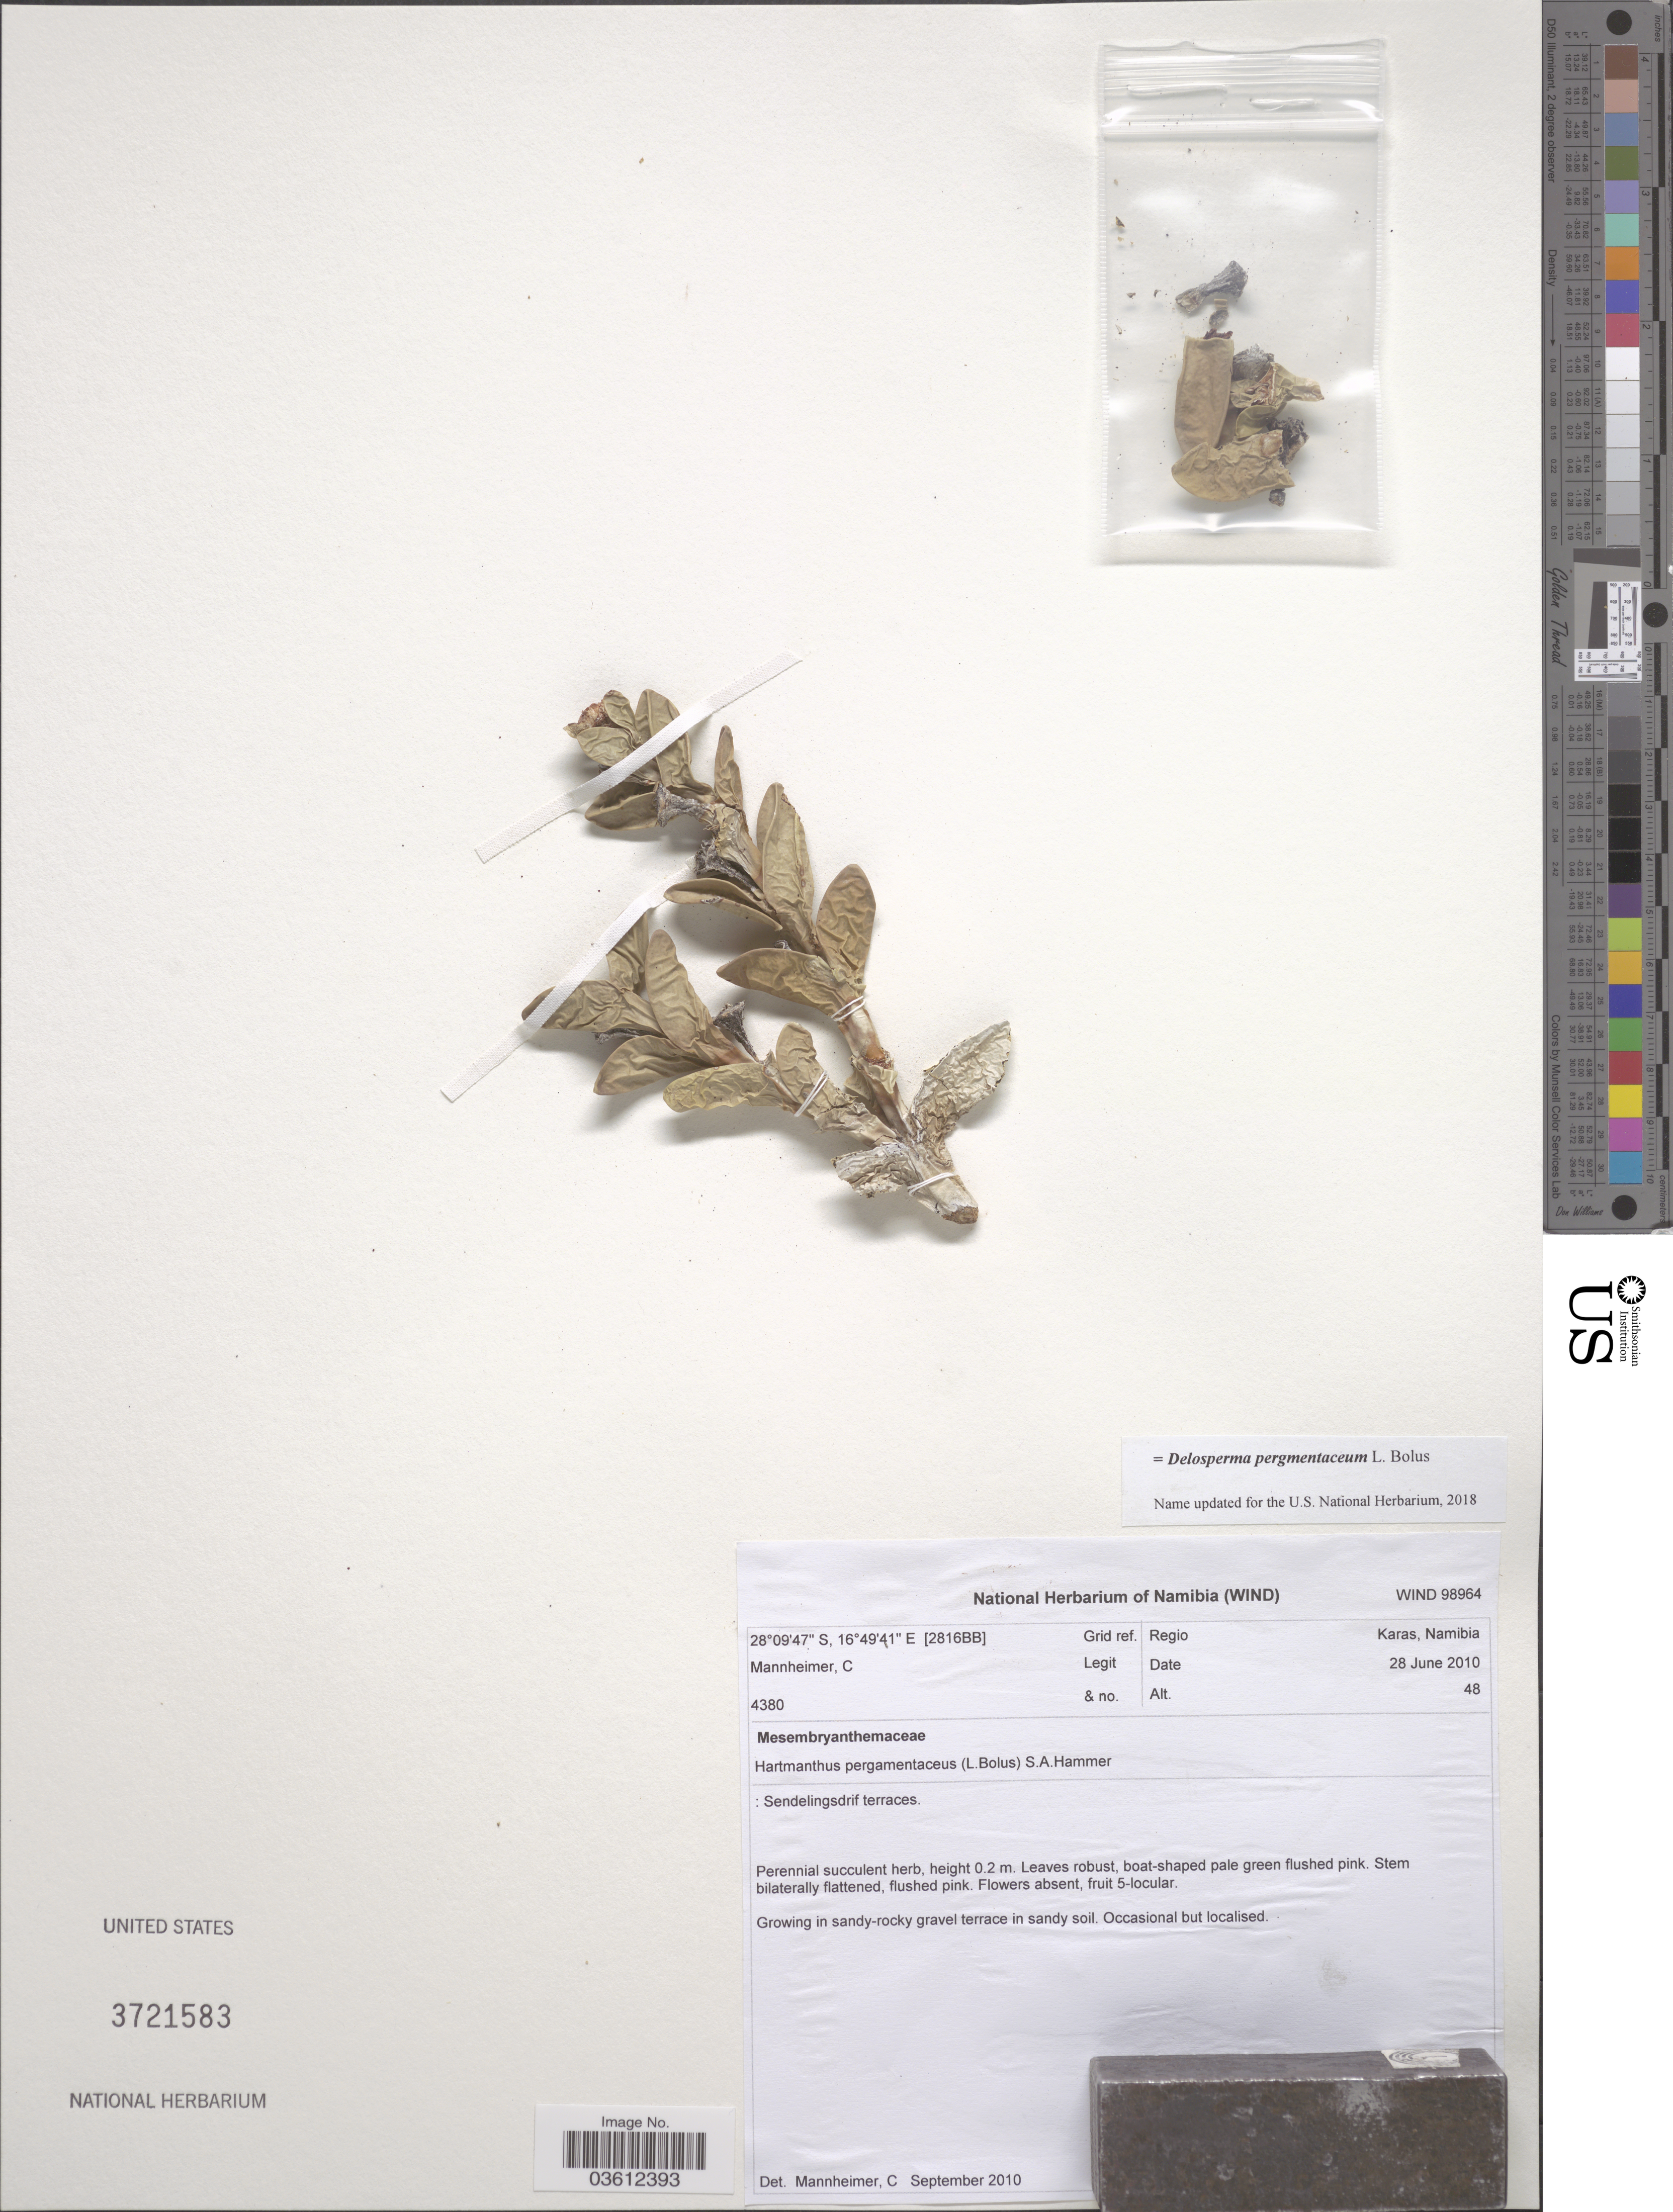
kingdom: Plantae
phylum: Tracheophyta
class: Magnoliopsida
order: Caryophyllales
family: Aizoaceae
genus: Hartmanthus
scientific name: Hartmanthus pergamentaceus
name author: (L. Bolus) S.A. Hammer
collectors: C. A. Mannheimer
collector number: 4380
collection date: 2010-06-28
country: Namibia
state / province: Karas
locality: Grid ref. [2816BB]. Regio Karas. Sendelingsdrif terraces.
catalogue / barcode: US 3721583